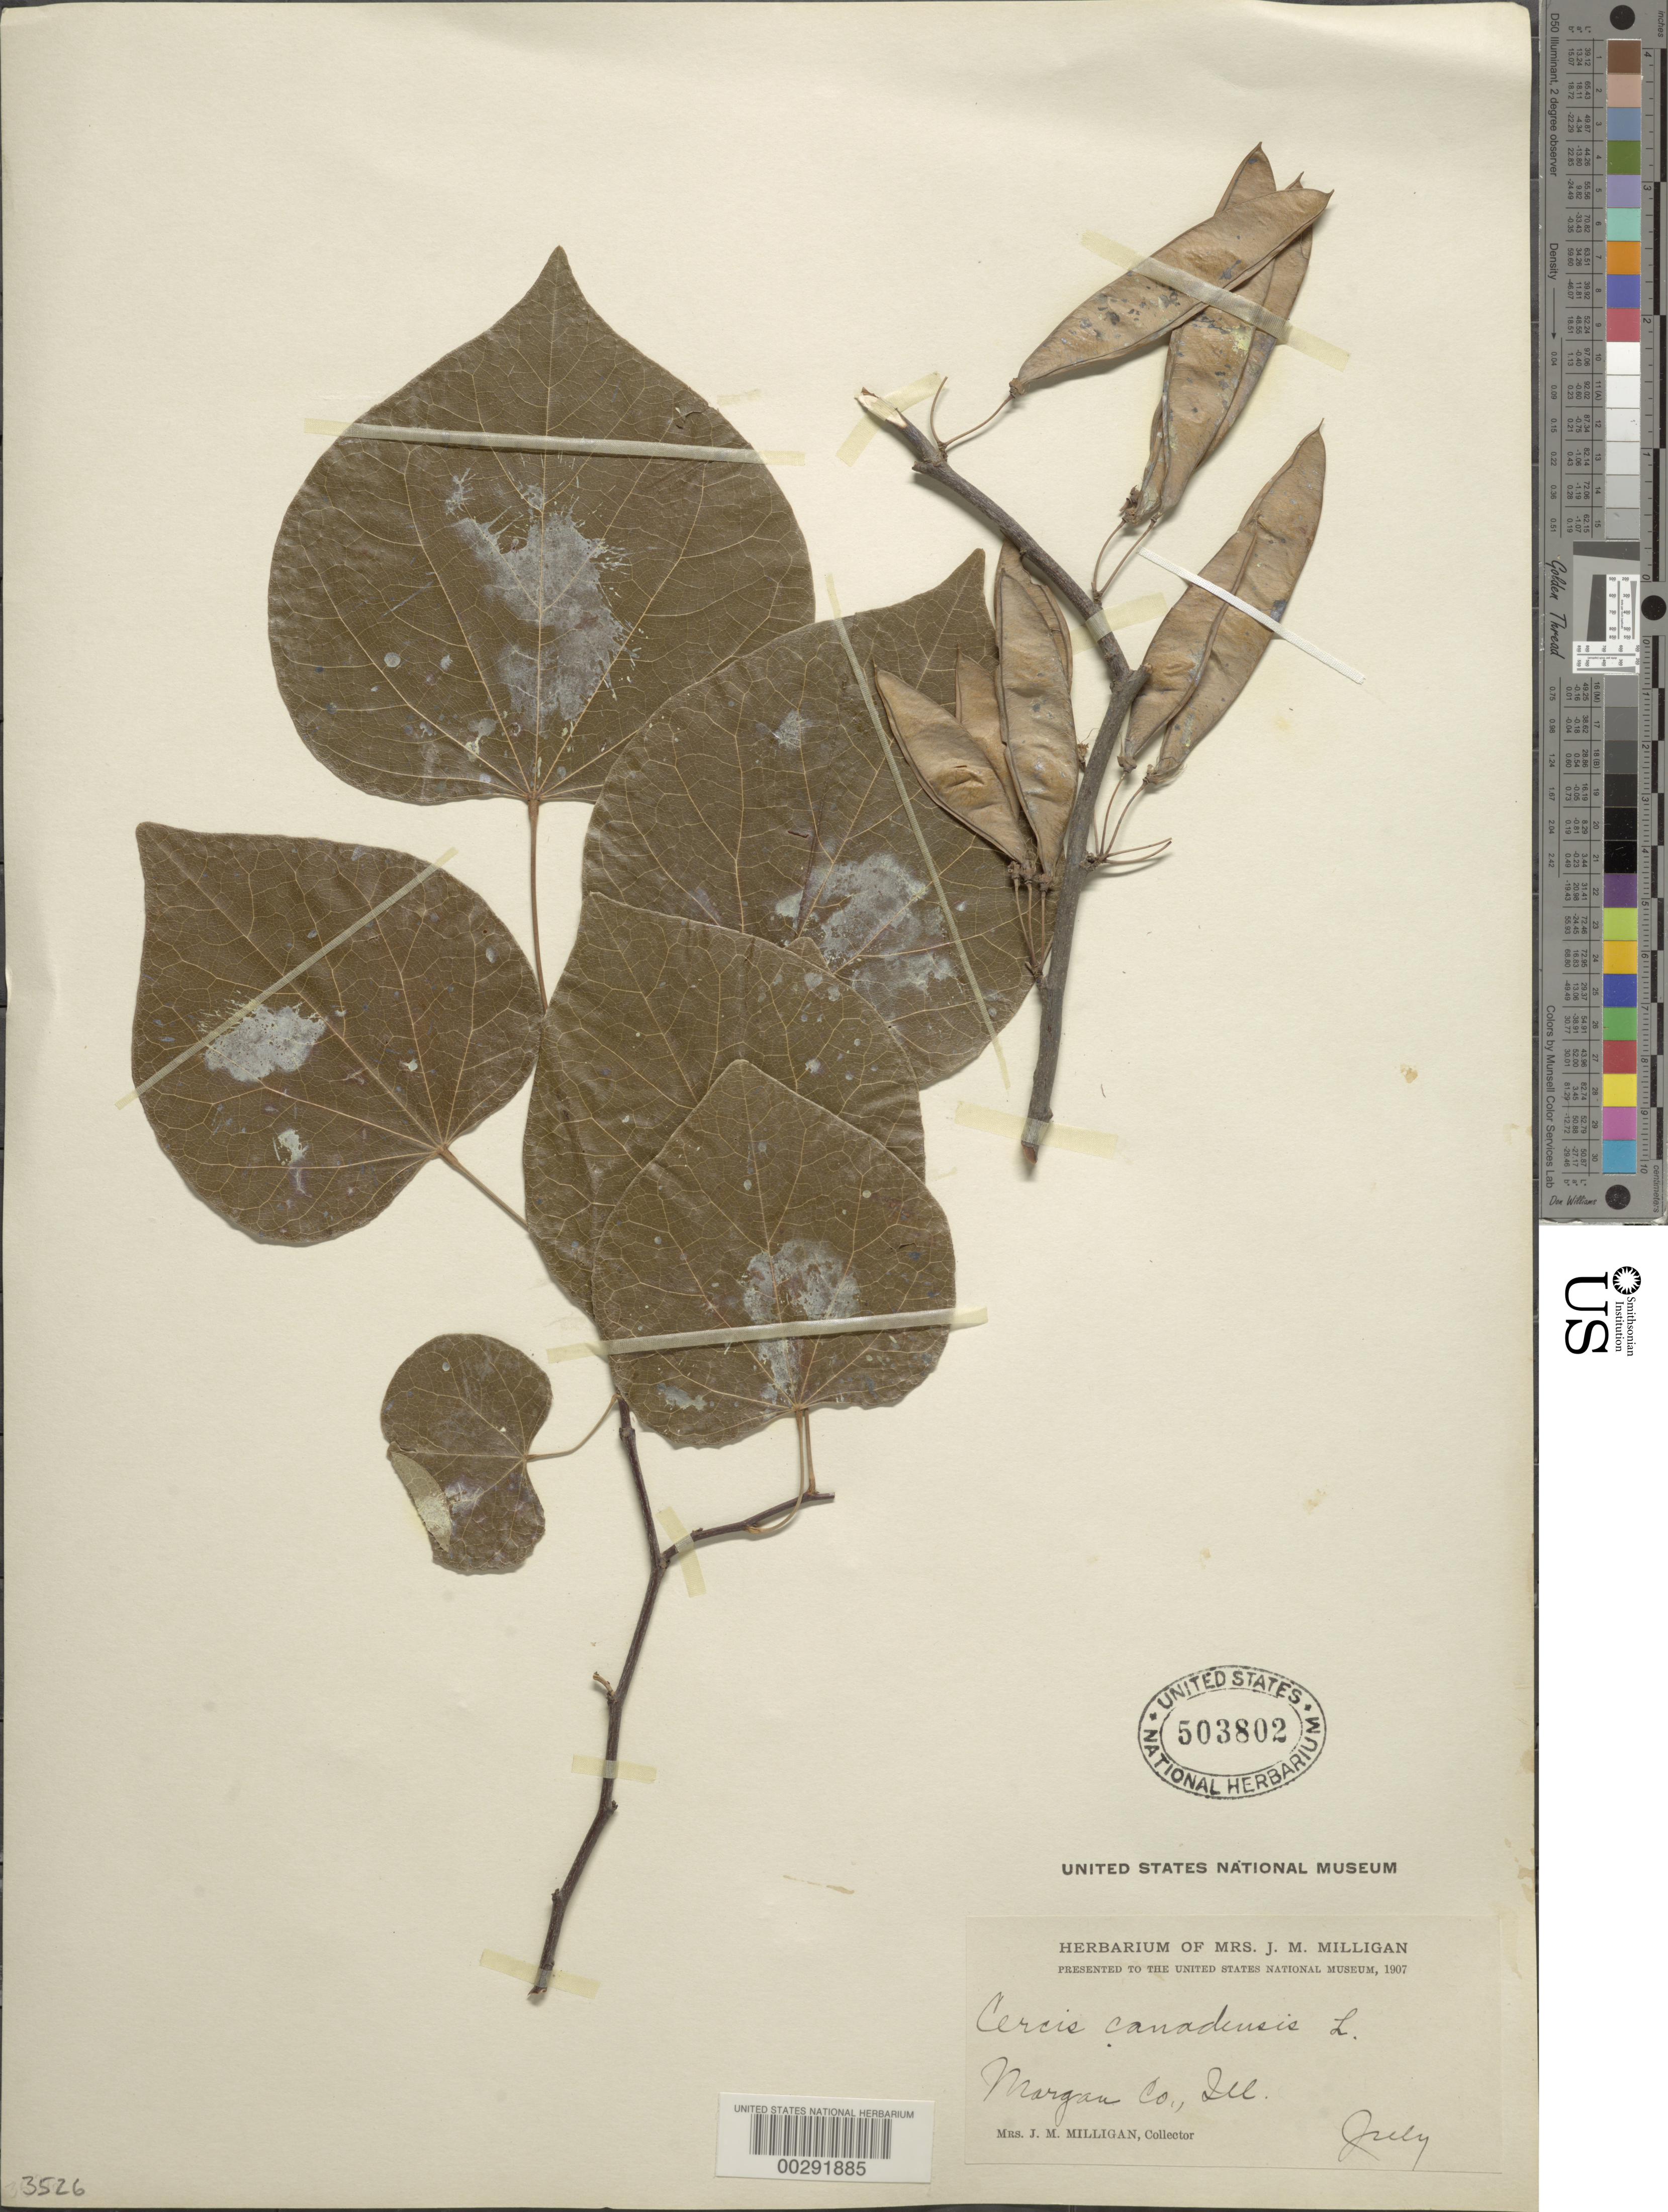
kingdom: Plantae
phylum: Tracheophyta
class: Magnoliopsida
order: Fabales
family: Fabaceae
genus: Cercis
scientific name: Cercis canadensis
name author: L.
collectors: J. M. Milligan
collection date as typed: Jul 1907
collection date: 1907-07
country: United States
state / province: Illinois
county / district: Morgan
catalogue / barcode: US 503802